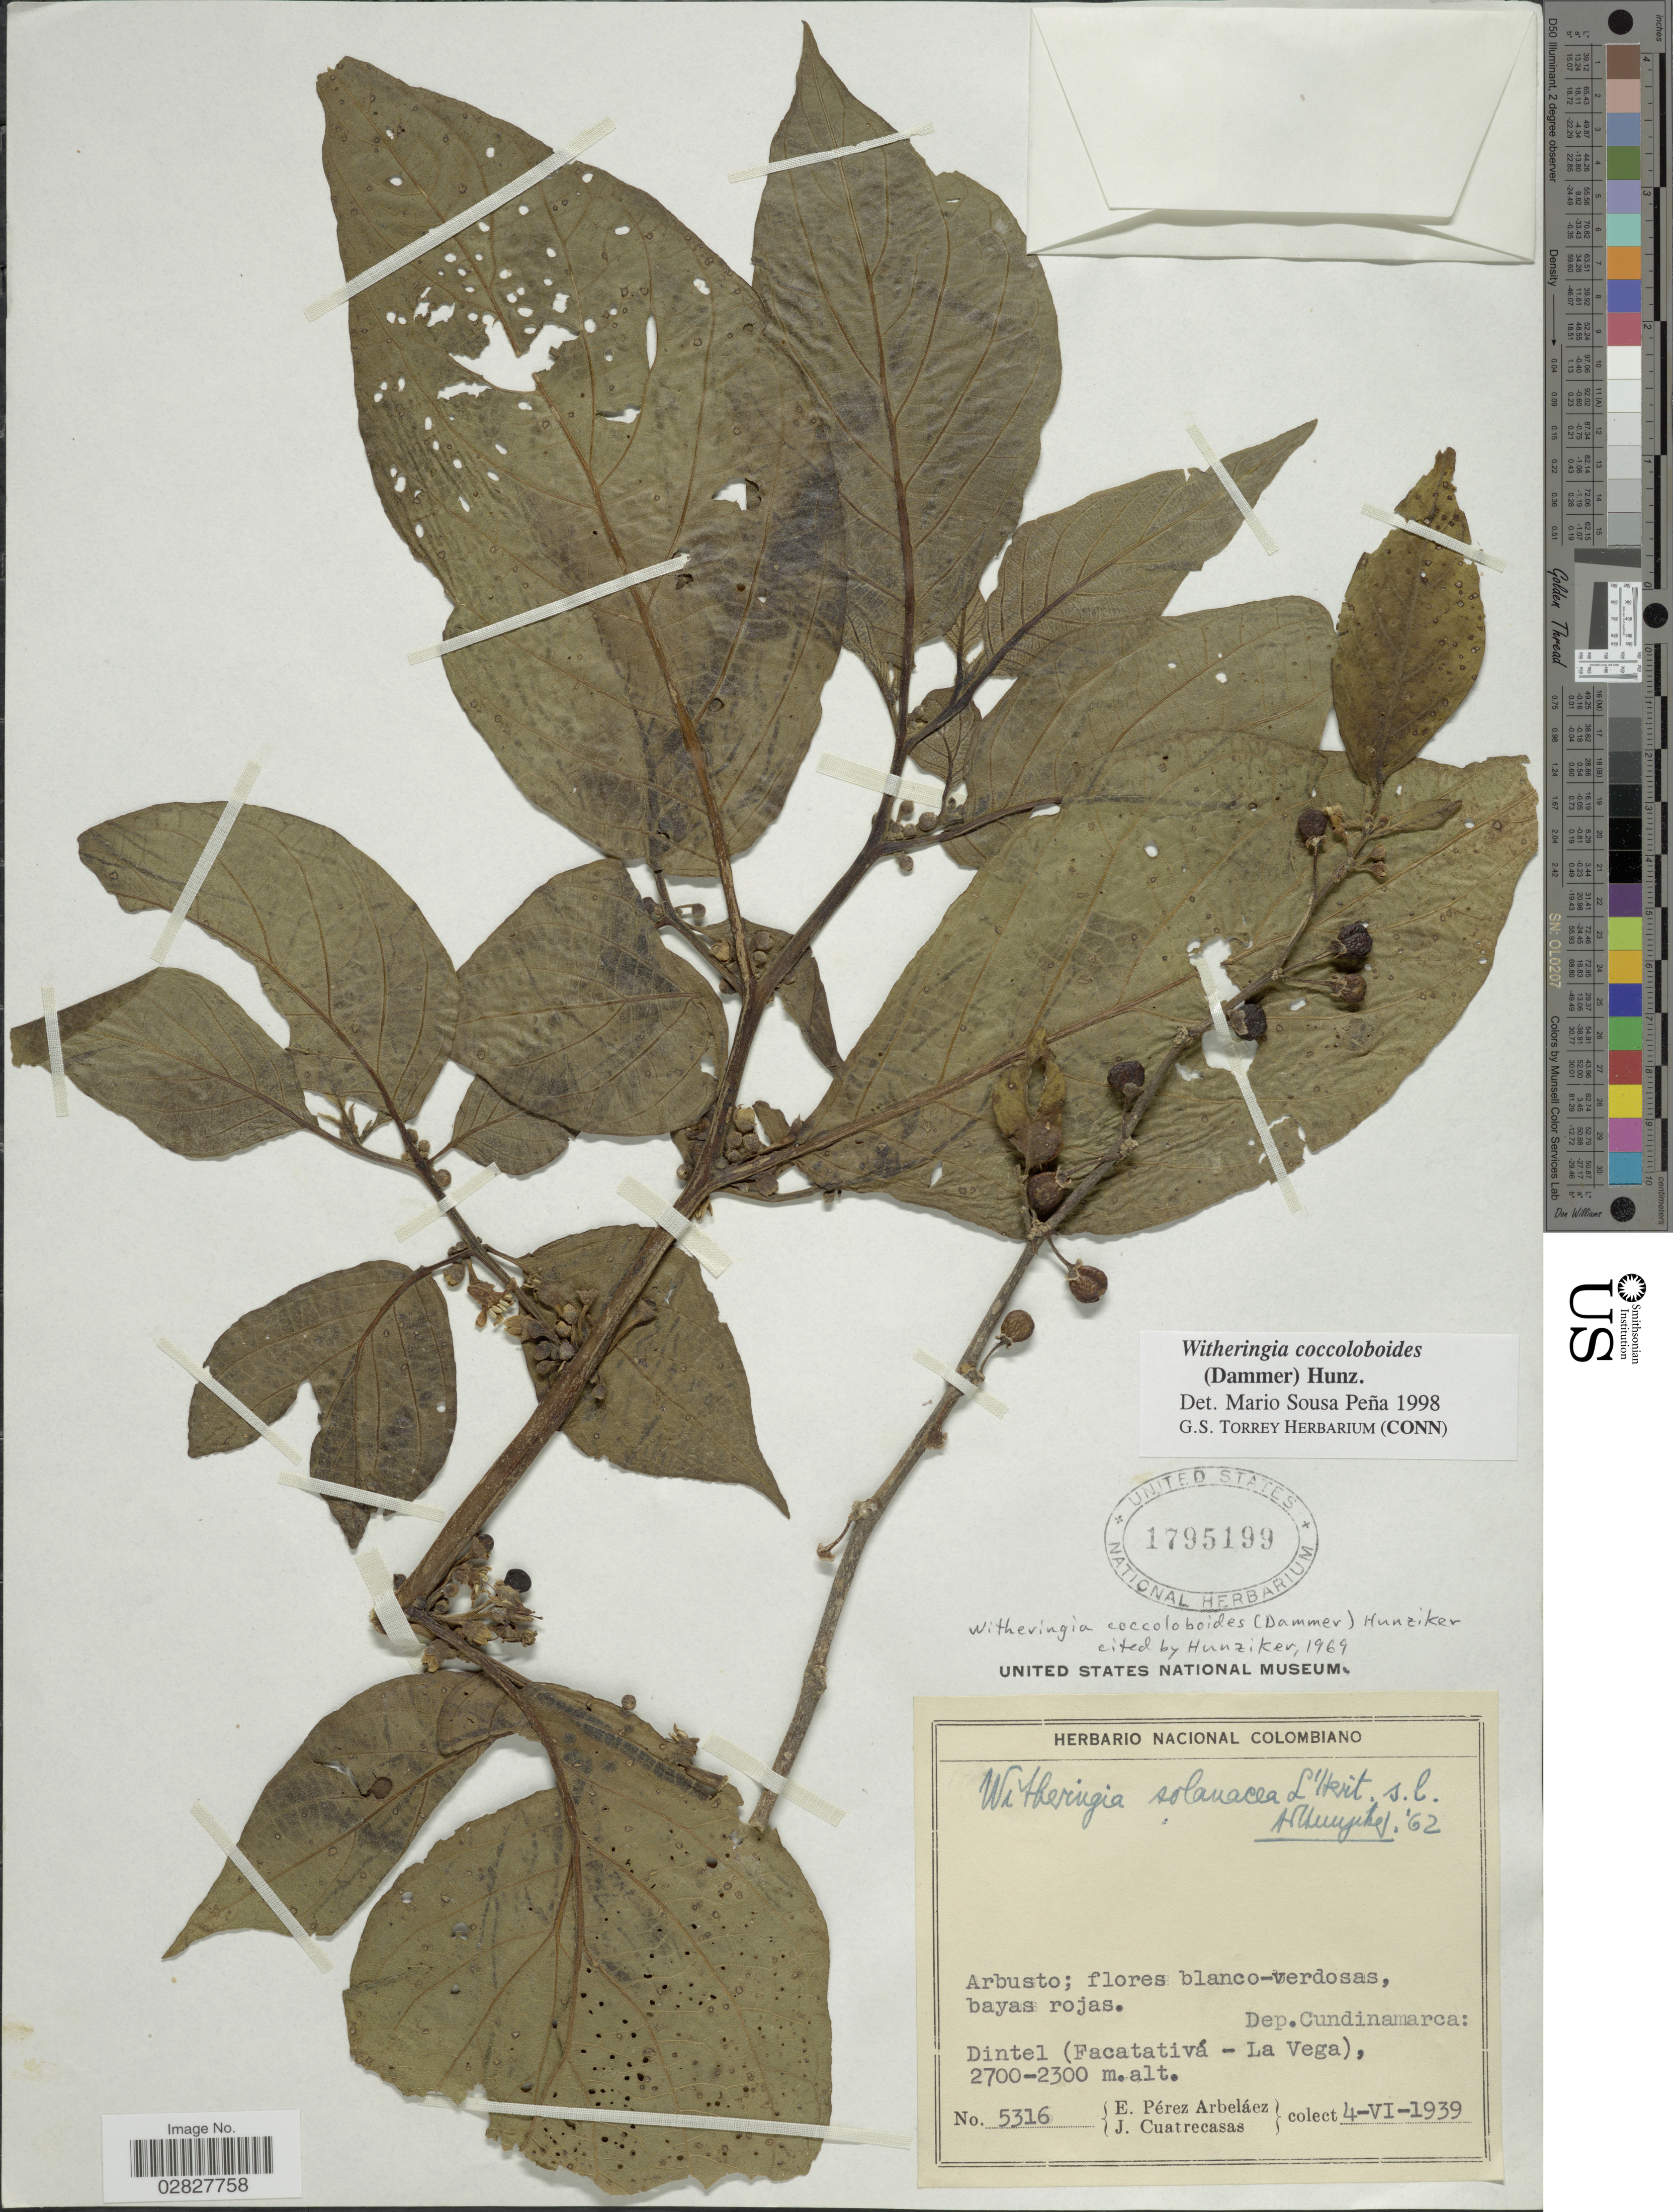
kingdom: Plantae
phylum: Tracheophyta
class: Magnoliopsida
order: Solanales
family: Solanaceae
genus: Witheringia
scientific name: Witheringia coccoloboides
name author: (Dammer) Hunz.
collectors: E. Pérez Arbeláez & J. Cuatrecasas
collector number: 5316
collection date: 1939-06-04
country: Colombia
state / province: Cundinamarca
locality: Dep. Cundinamarca: Dintel (Facatativá - La Vega)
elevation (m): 2300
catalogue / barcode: US 1795199